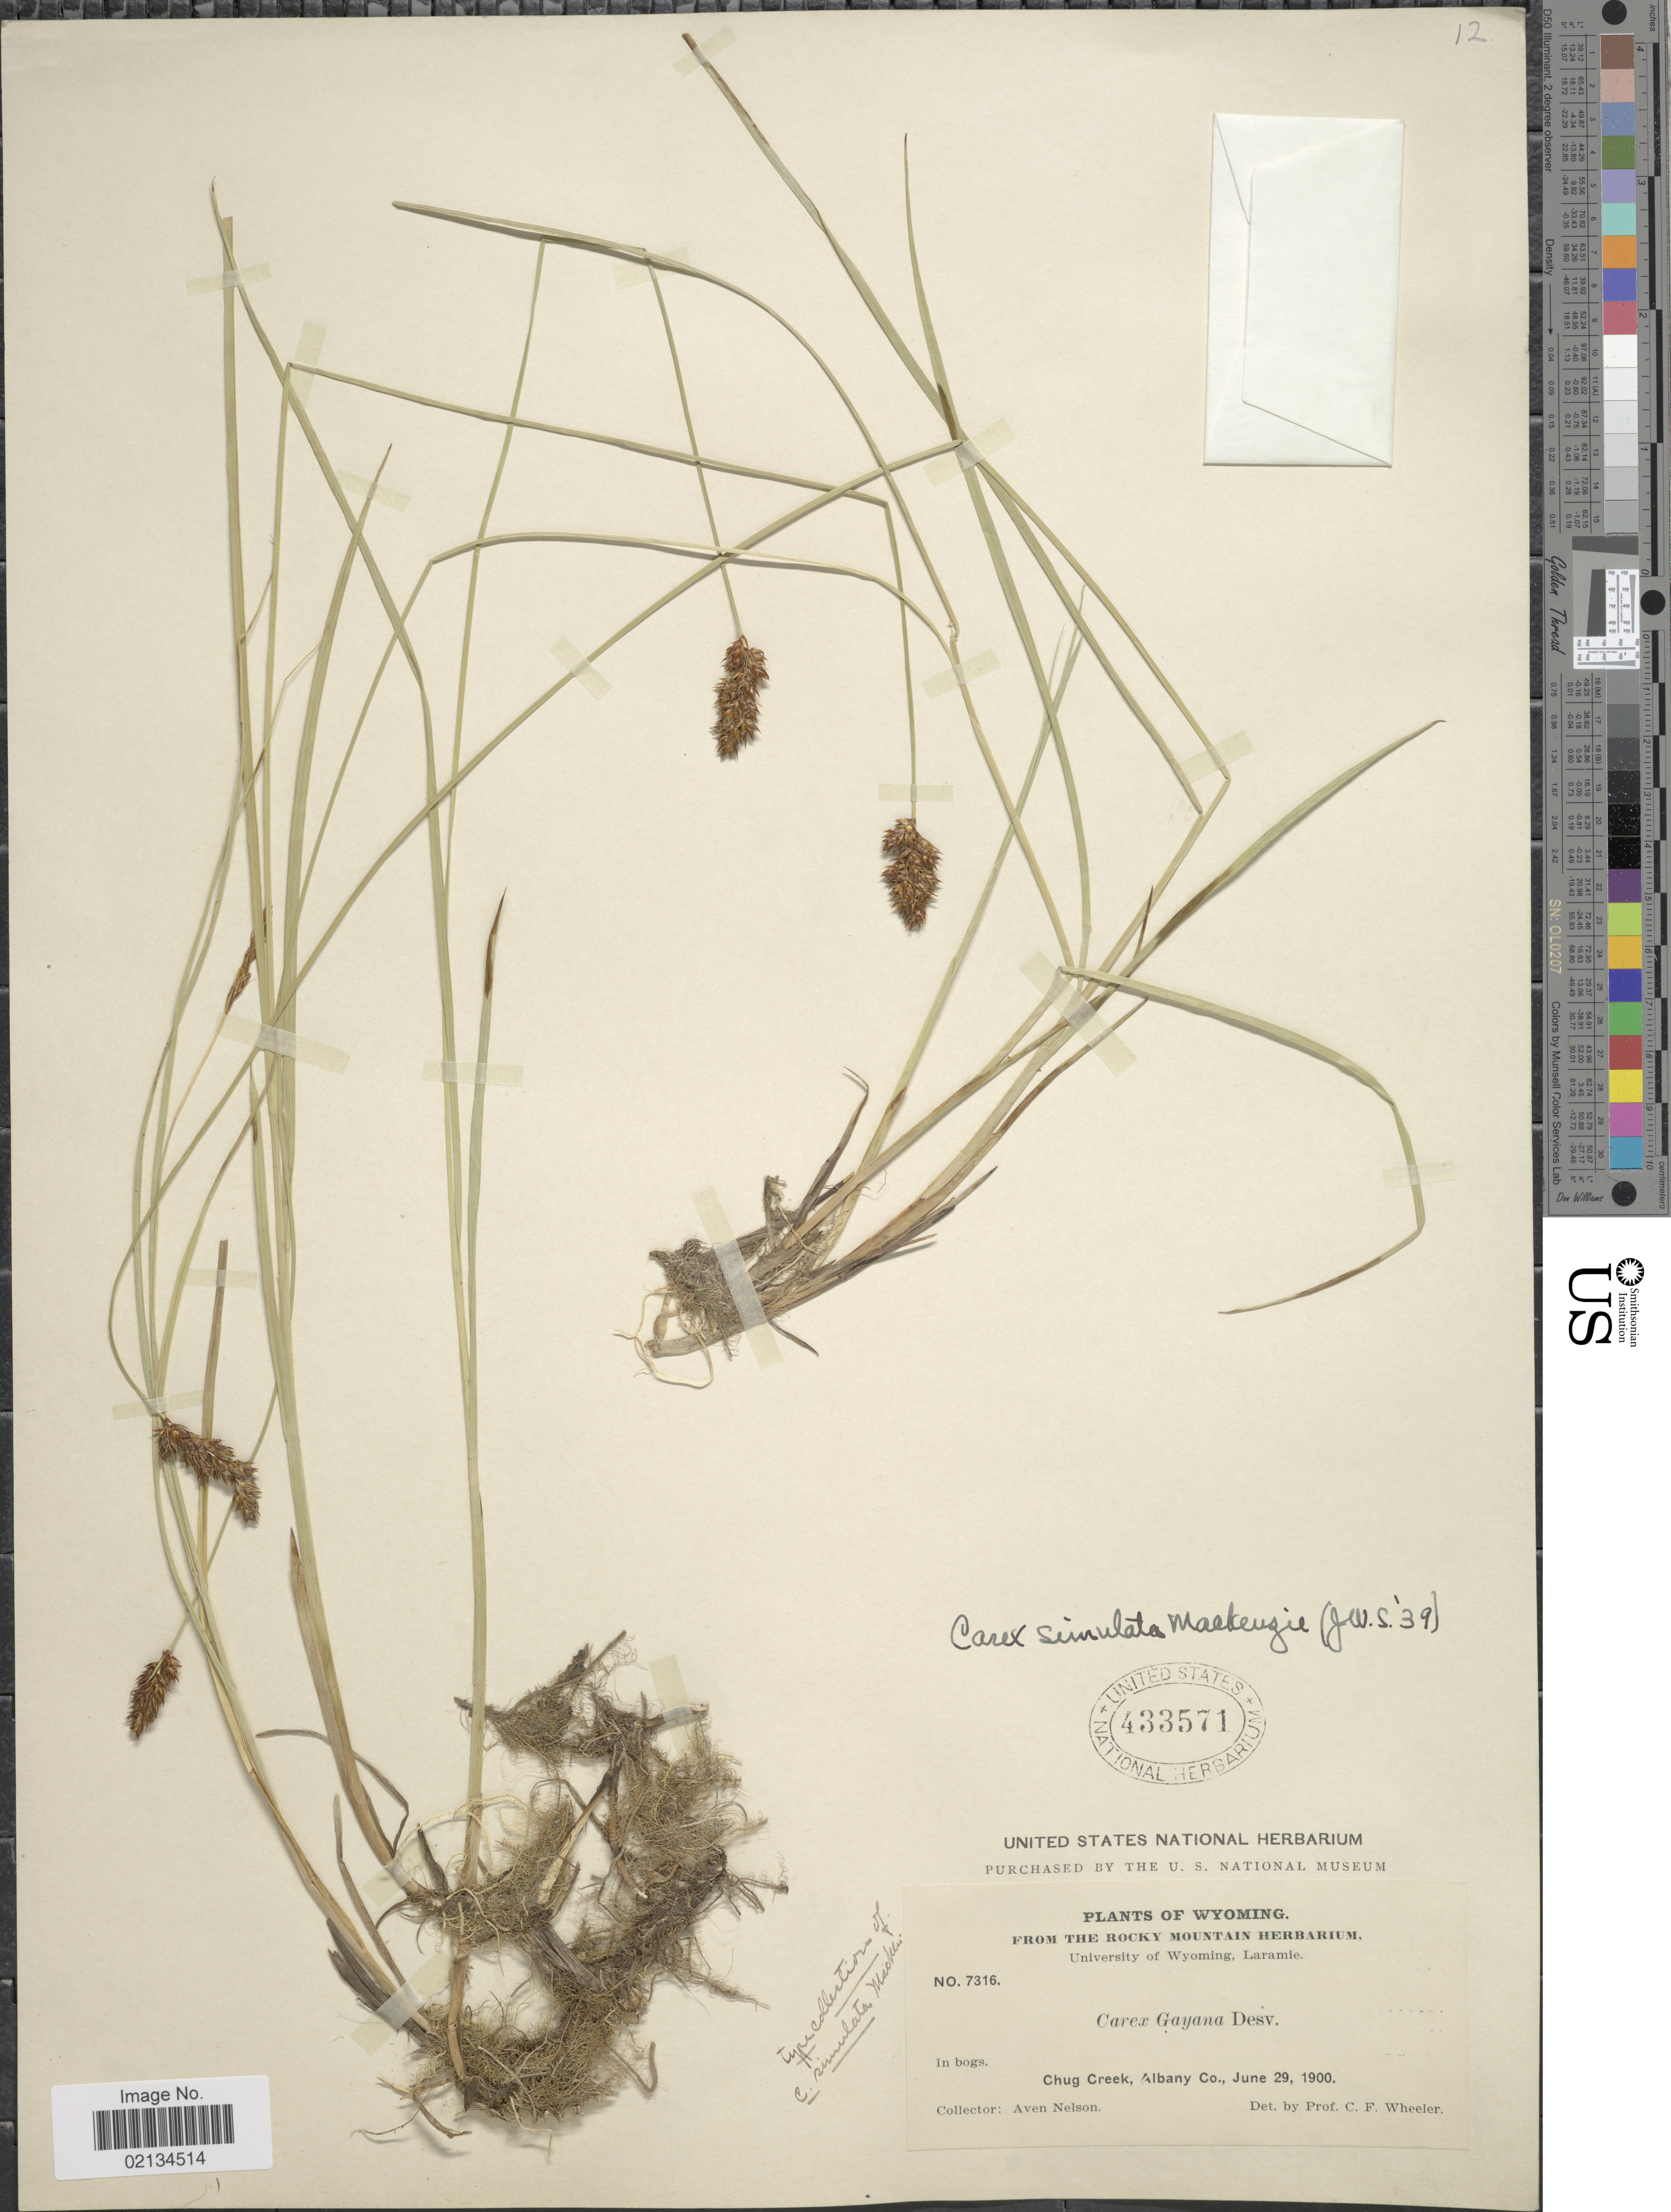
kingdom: Plantae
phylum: Tracheophyta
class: Liliopsida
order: Poales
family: Cyperaceae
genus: Carex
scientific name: Carex simulata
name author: Mack.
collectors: A. Nelson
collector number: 7316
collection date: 1900-06-29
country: United States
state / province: Wyoming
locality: In bogs, Chug Creek, Albany Co.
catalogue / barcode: US 433571